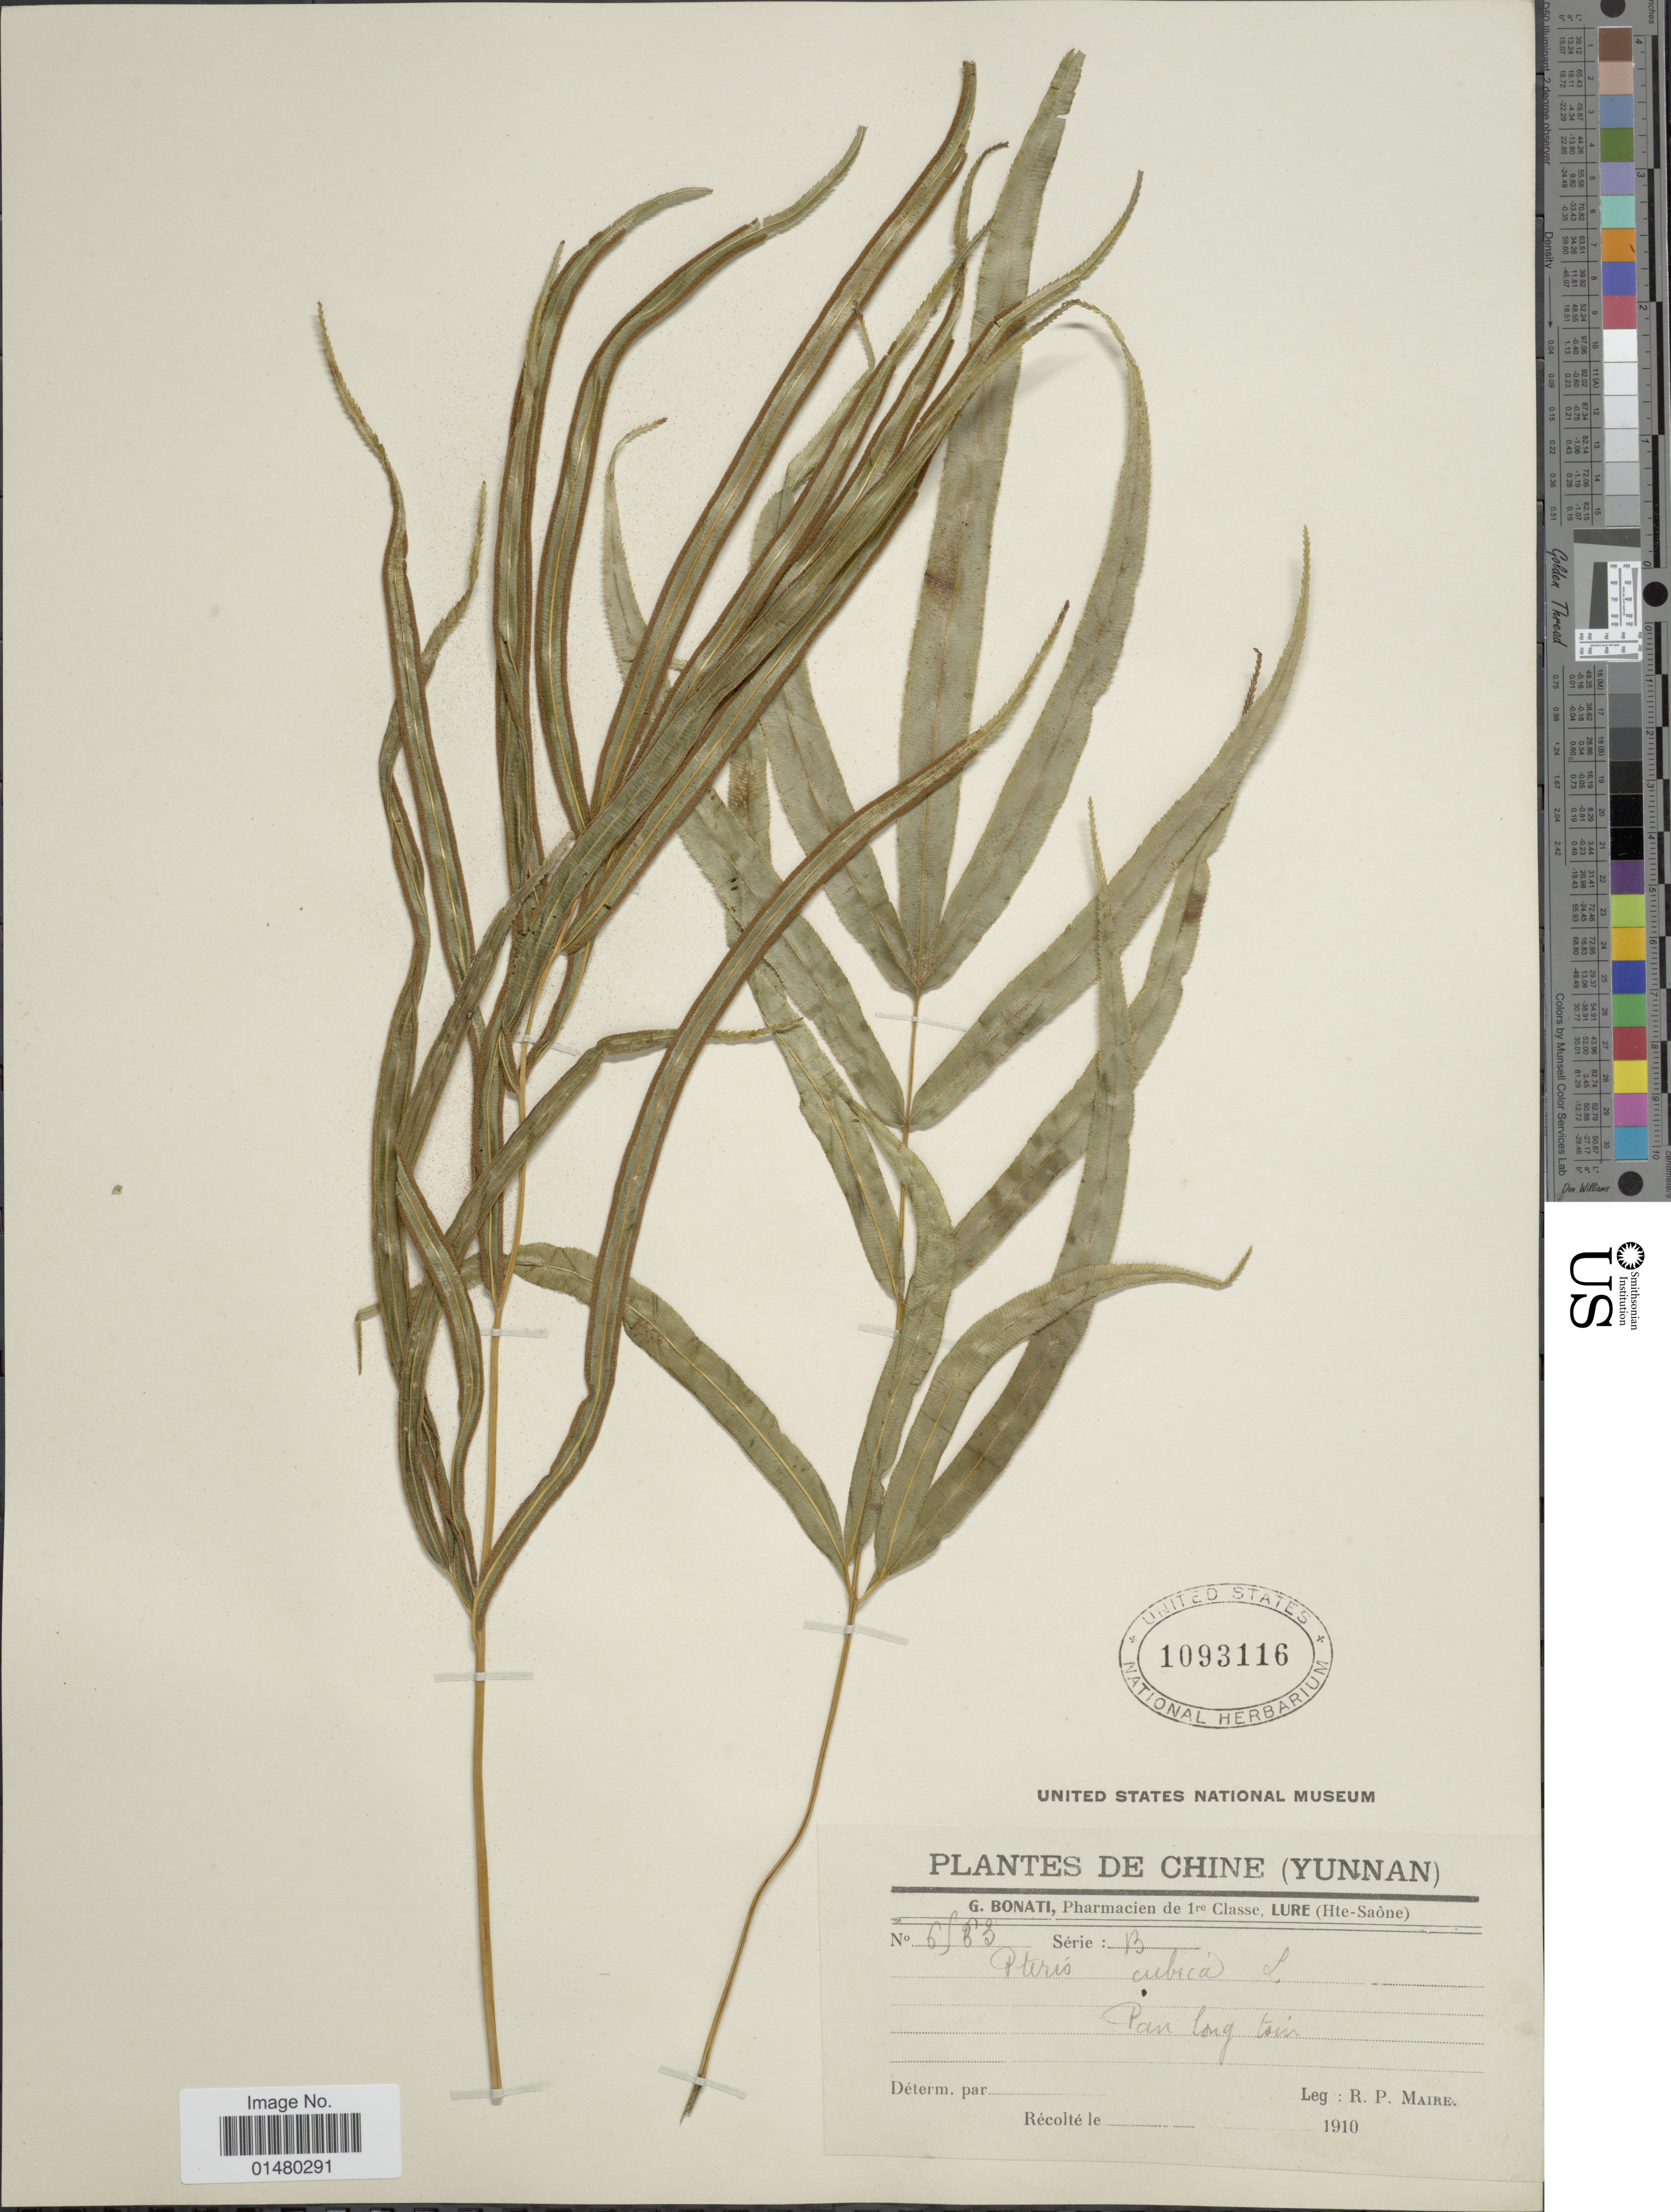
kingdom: Plantae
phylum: Tracheophyta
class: Polypodiopsida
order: Polypodiales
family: Pteridaceae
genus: Pteris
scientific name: Pteris cretica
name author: L.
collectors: R.-P. Maire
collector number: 6983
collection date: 1910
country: China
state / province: Yunnan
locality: Pan long Tsin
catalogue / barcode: US 1093116